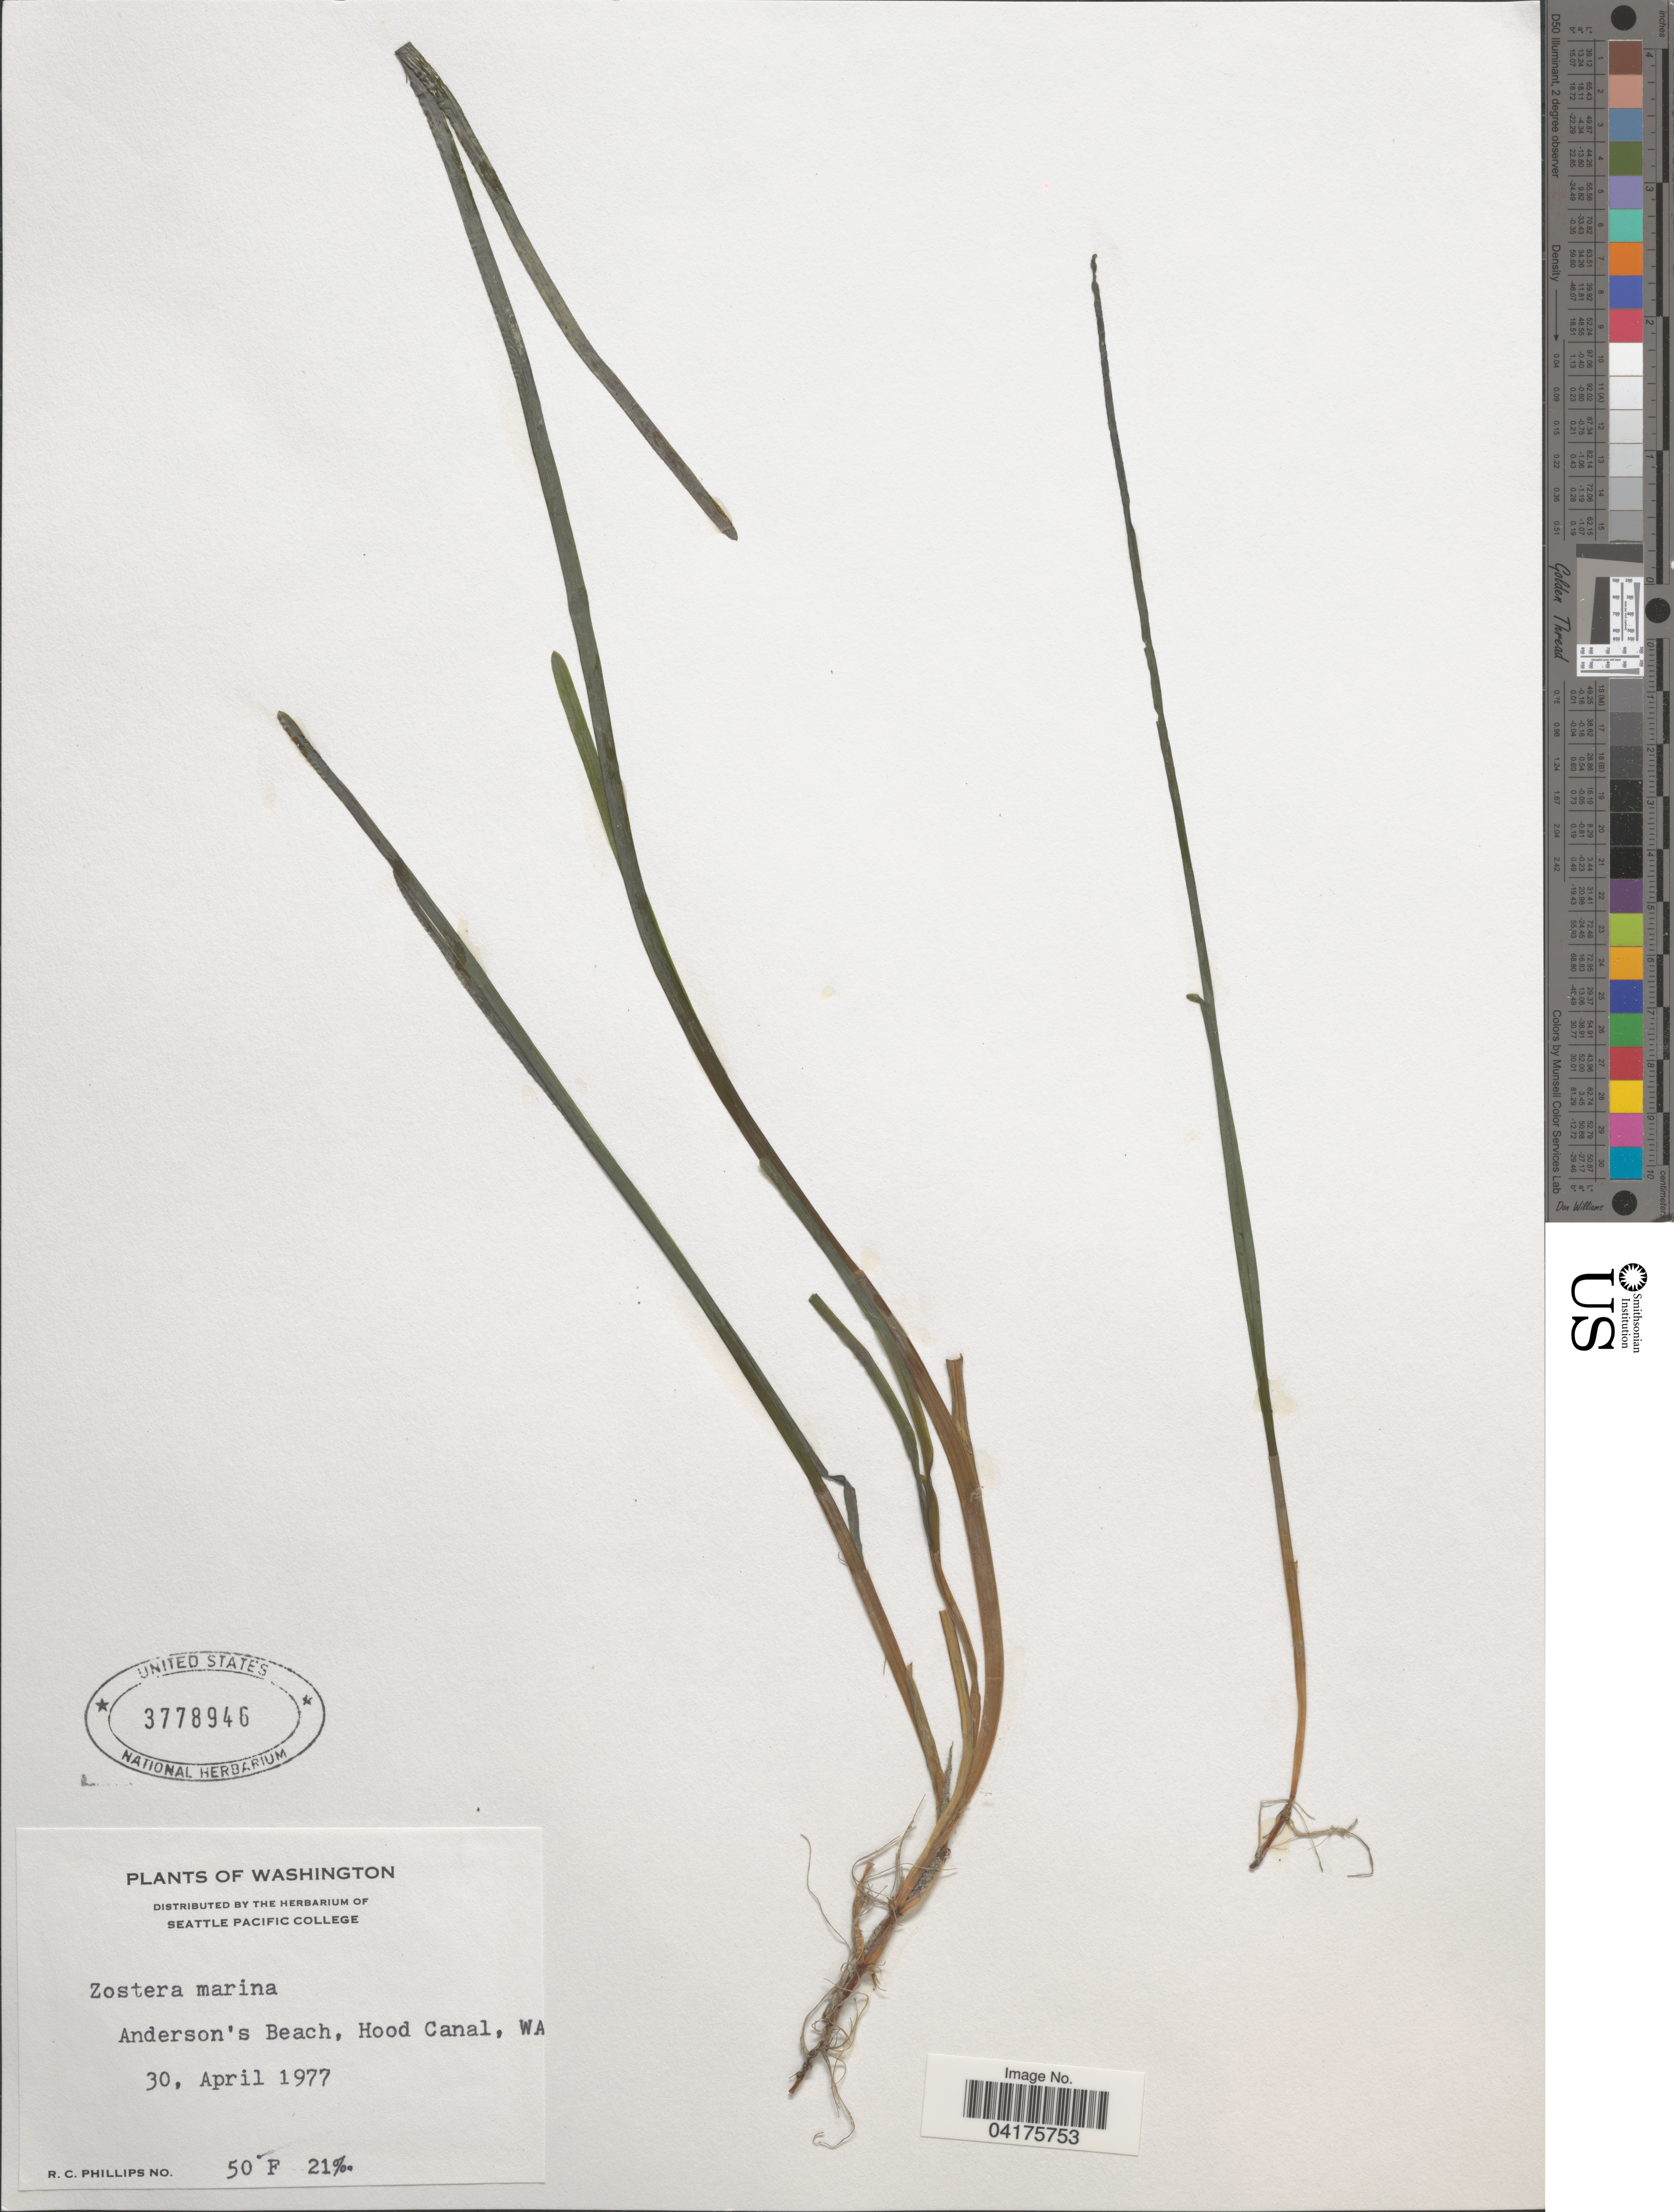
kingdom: Plantae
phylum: Tracheophyta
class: Liliopsida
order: Alismatales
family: Zosteraceae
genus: Zostera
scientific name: Zostera marina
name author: L.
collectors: R. C. Phillips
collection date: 1977-04-30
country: United States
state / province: Washington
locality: Anderson's Beach, Hood Canal.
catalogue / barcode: US 3778946